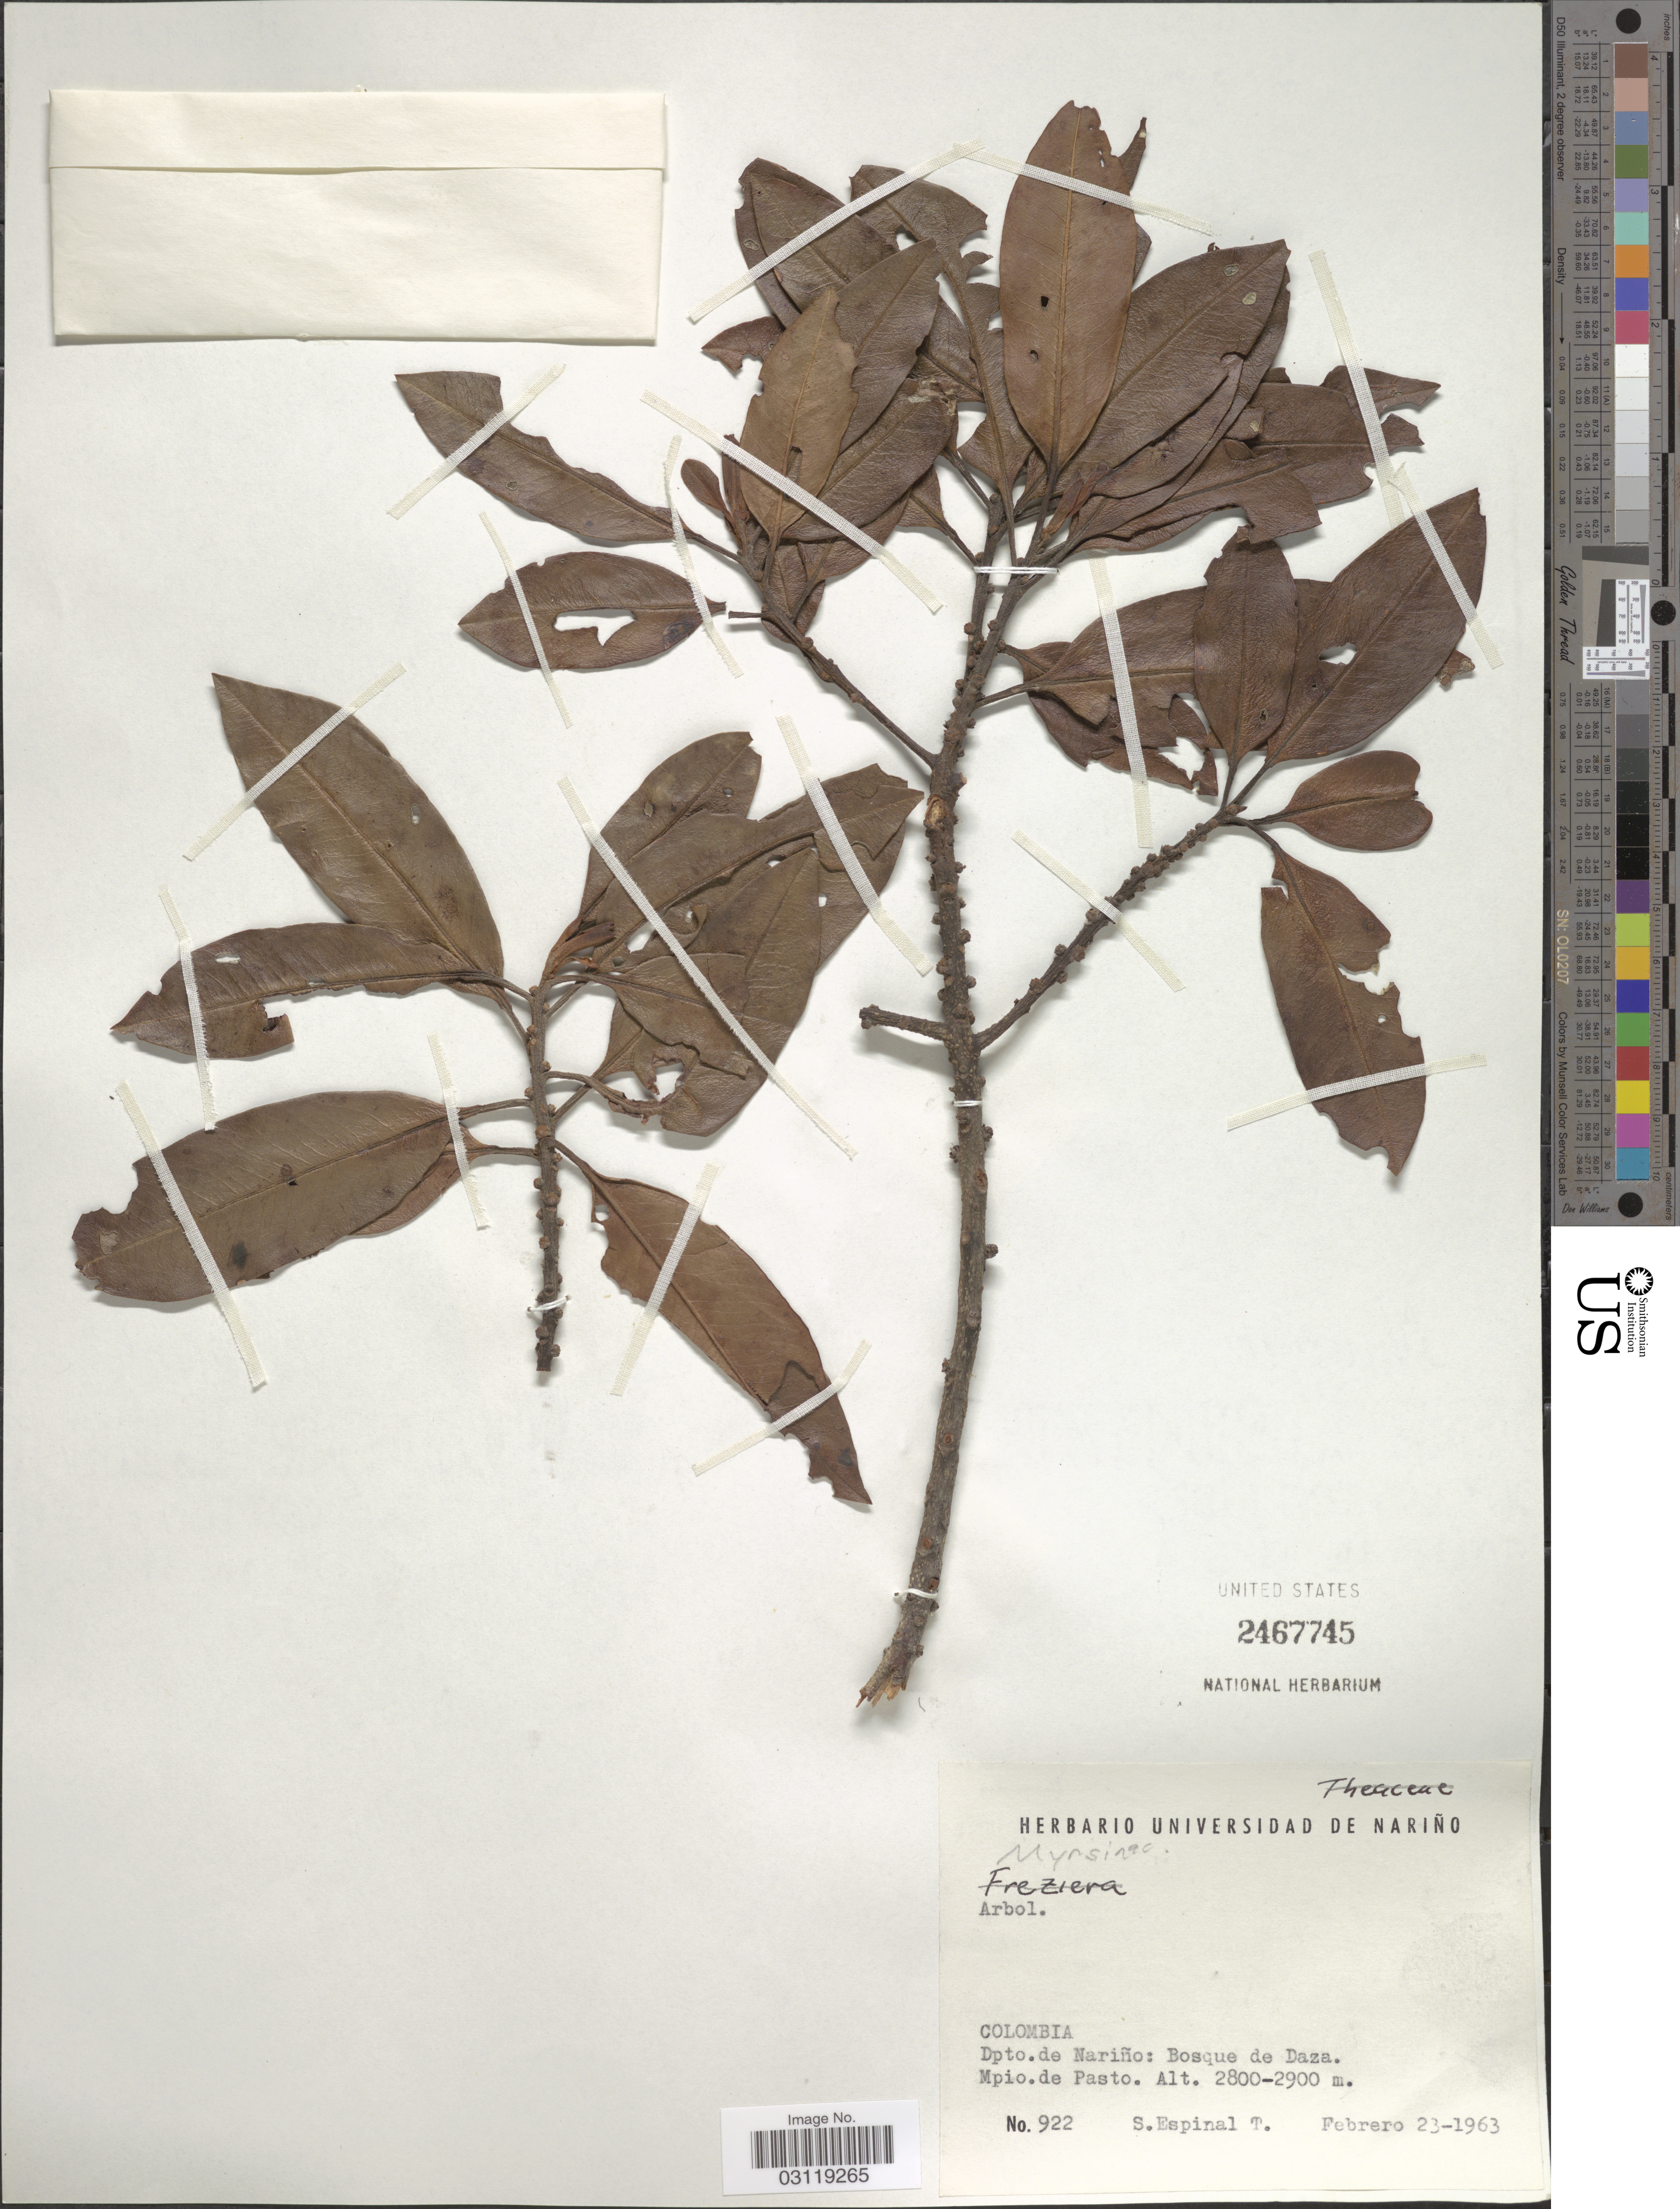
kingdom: Plantae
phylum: Tracheophyta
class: Magnoliopsida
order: Ericales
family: Primulaceae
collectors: S. Espinal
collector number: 922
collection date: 1963-02-23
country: Colombia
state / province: Nariño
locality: Dpto. de Nariño: Bosque de Daza. Mpio. de Pasto.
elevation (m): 2800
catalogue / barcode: US 2467745